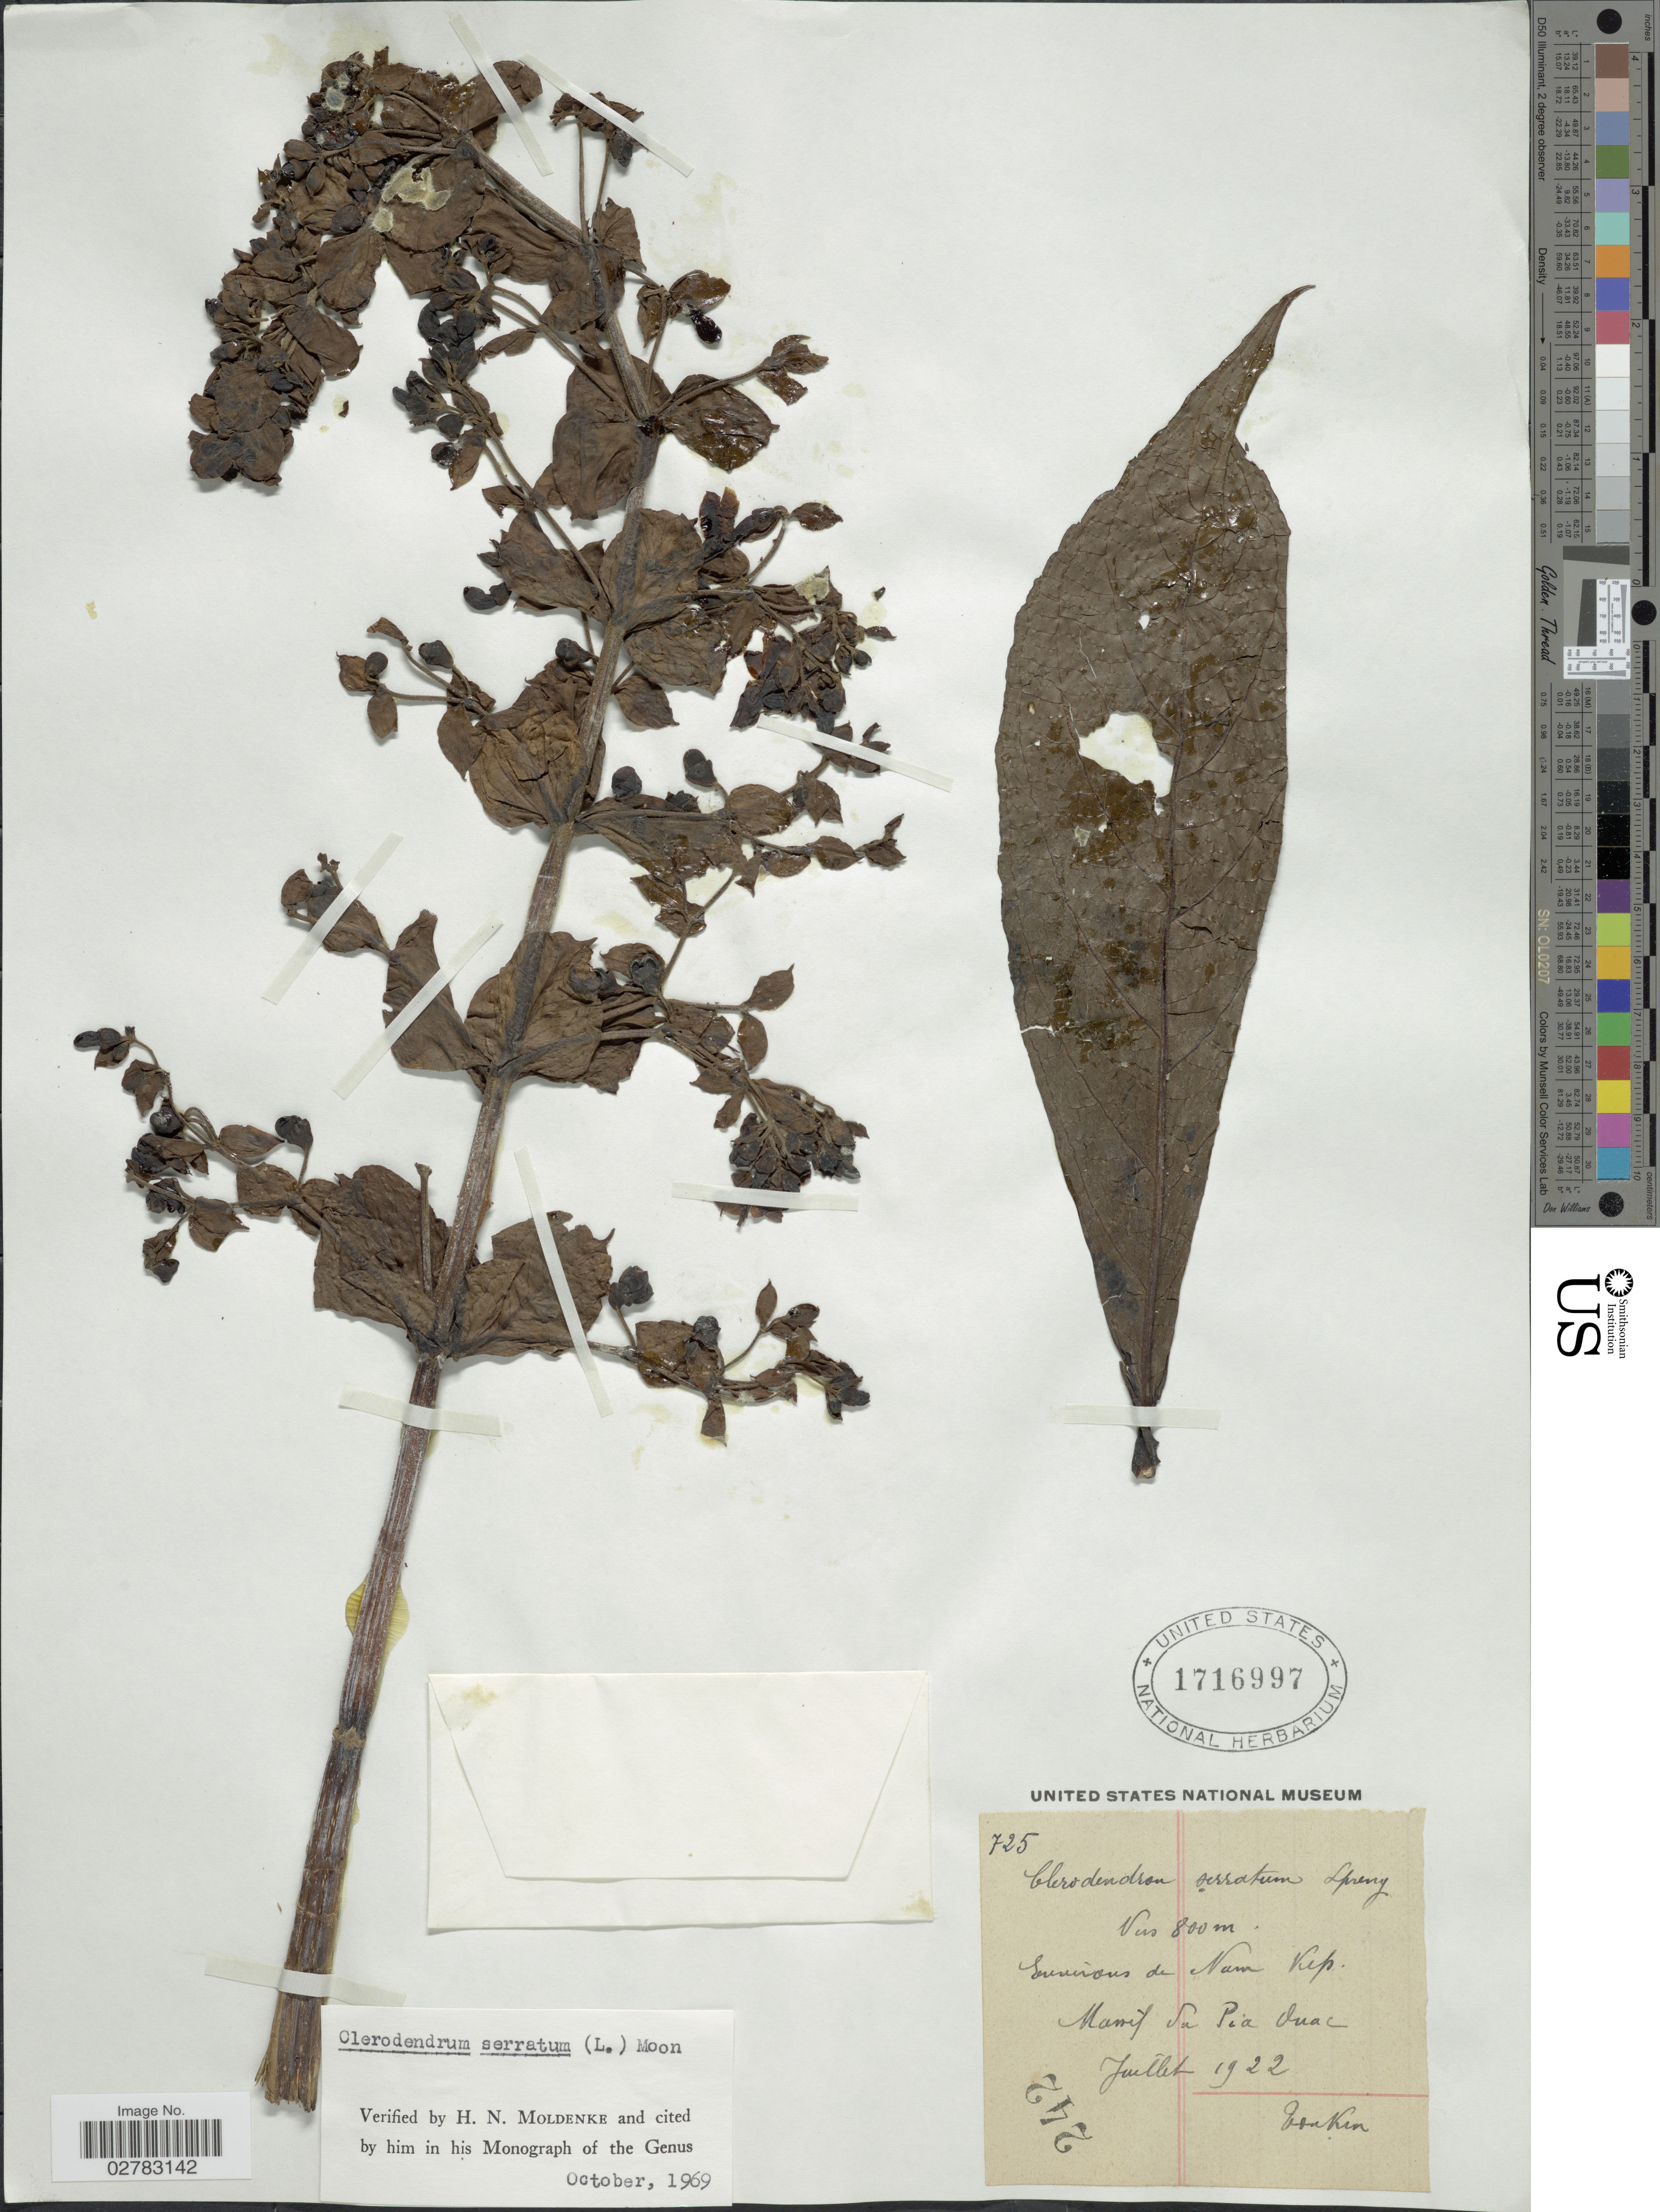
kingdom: Plantae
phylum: Tracheophyta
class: Magnoliopsida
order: Lamiales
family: Lamiaceae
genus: Clerodendrum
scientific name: Clerodendrum serratum var. serratum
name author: (L.) Moon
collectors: A. Petelot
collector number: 725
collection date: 1922-07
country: Vietnam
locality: Tonkin. Environs de Nam Kep. Massif du Pia duac.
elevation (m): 800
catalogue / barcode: US 1716997